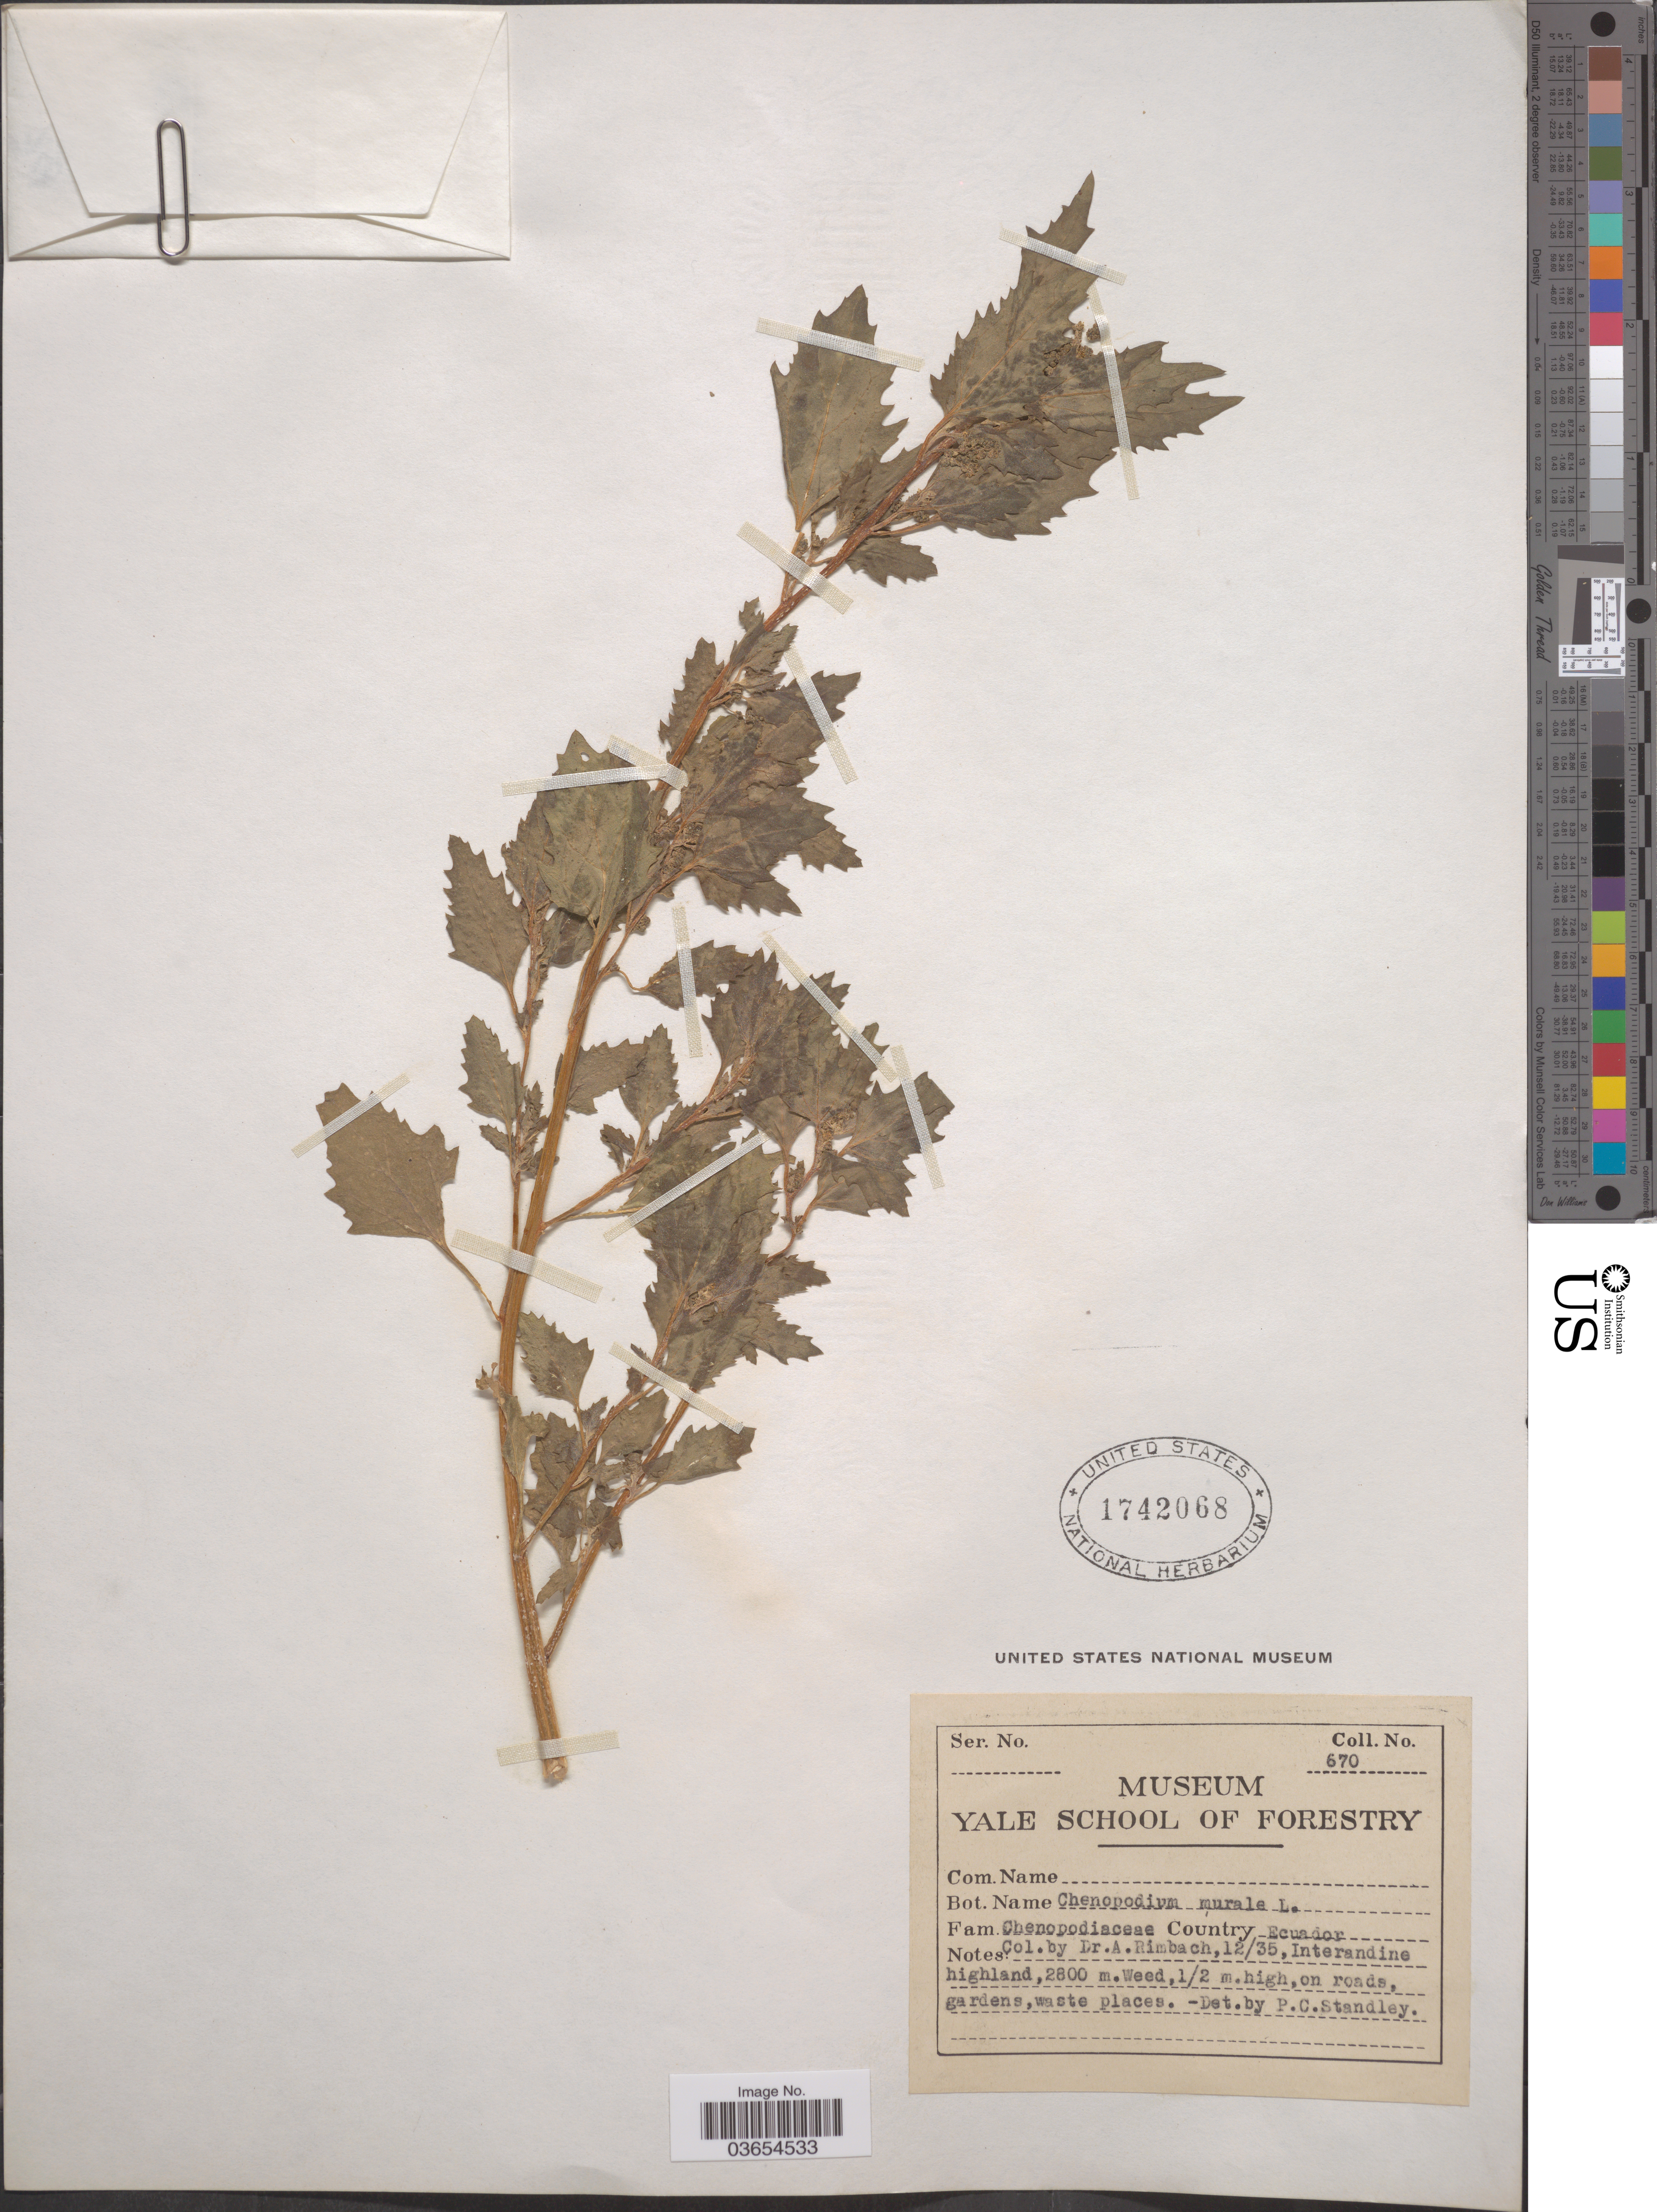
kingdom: Plantae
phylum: Tracheophyta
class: Magnoliopsida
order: Caryophyllales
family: Amaranthaceae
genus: Chenopodium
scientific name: Chenopodium murale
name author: L.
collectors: A. Rimbach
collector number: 670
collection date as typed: Transcribed d/m/y: /12/35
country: Ecuador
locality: Interandine highland.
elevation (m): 2800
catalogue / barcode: US 1742068